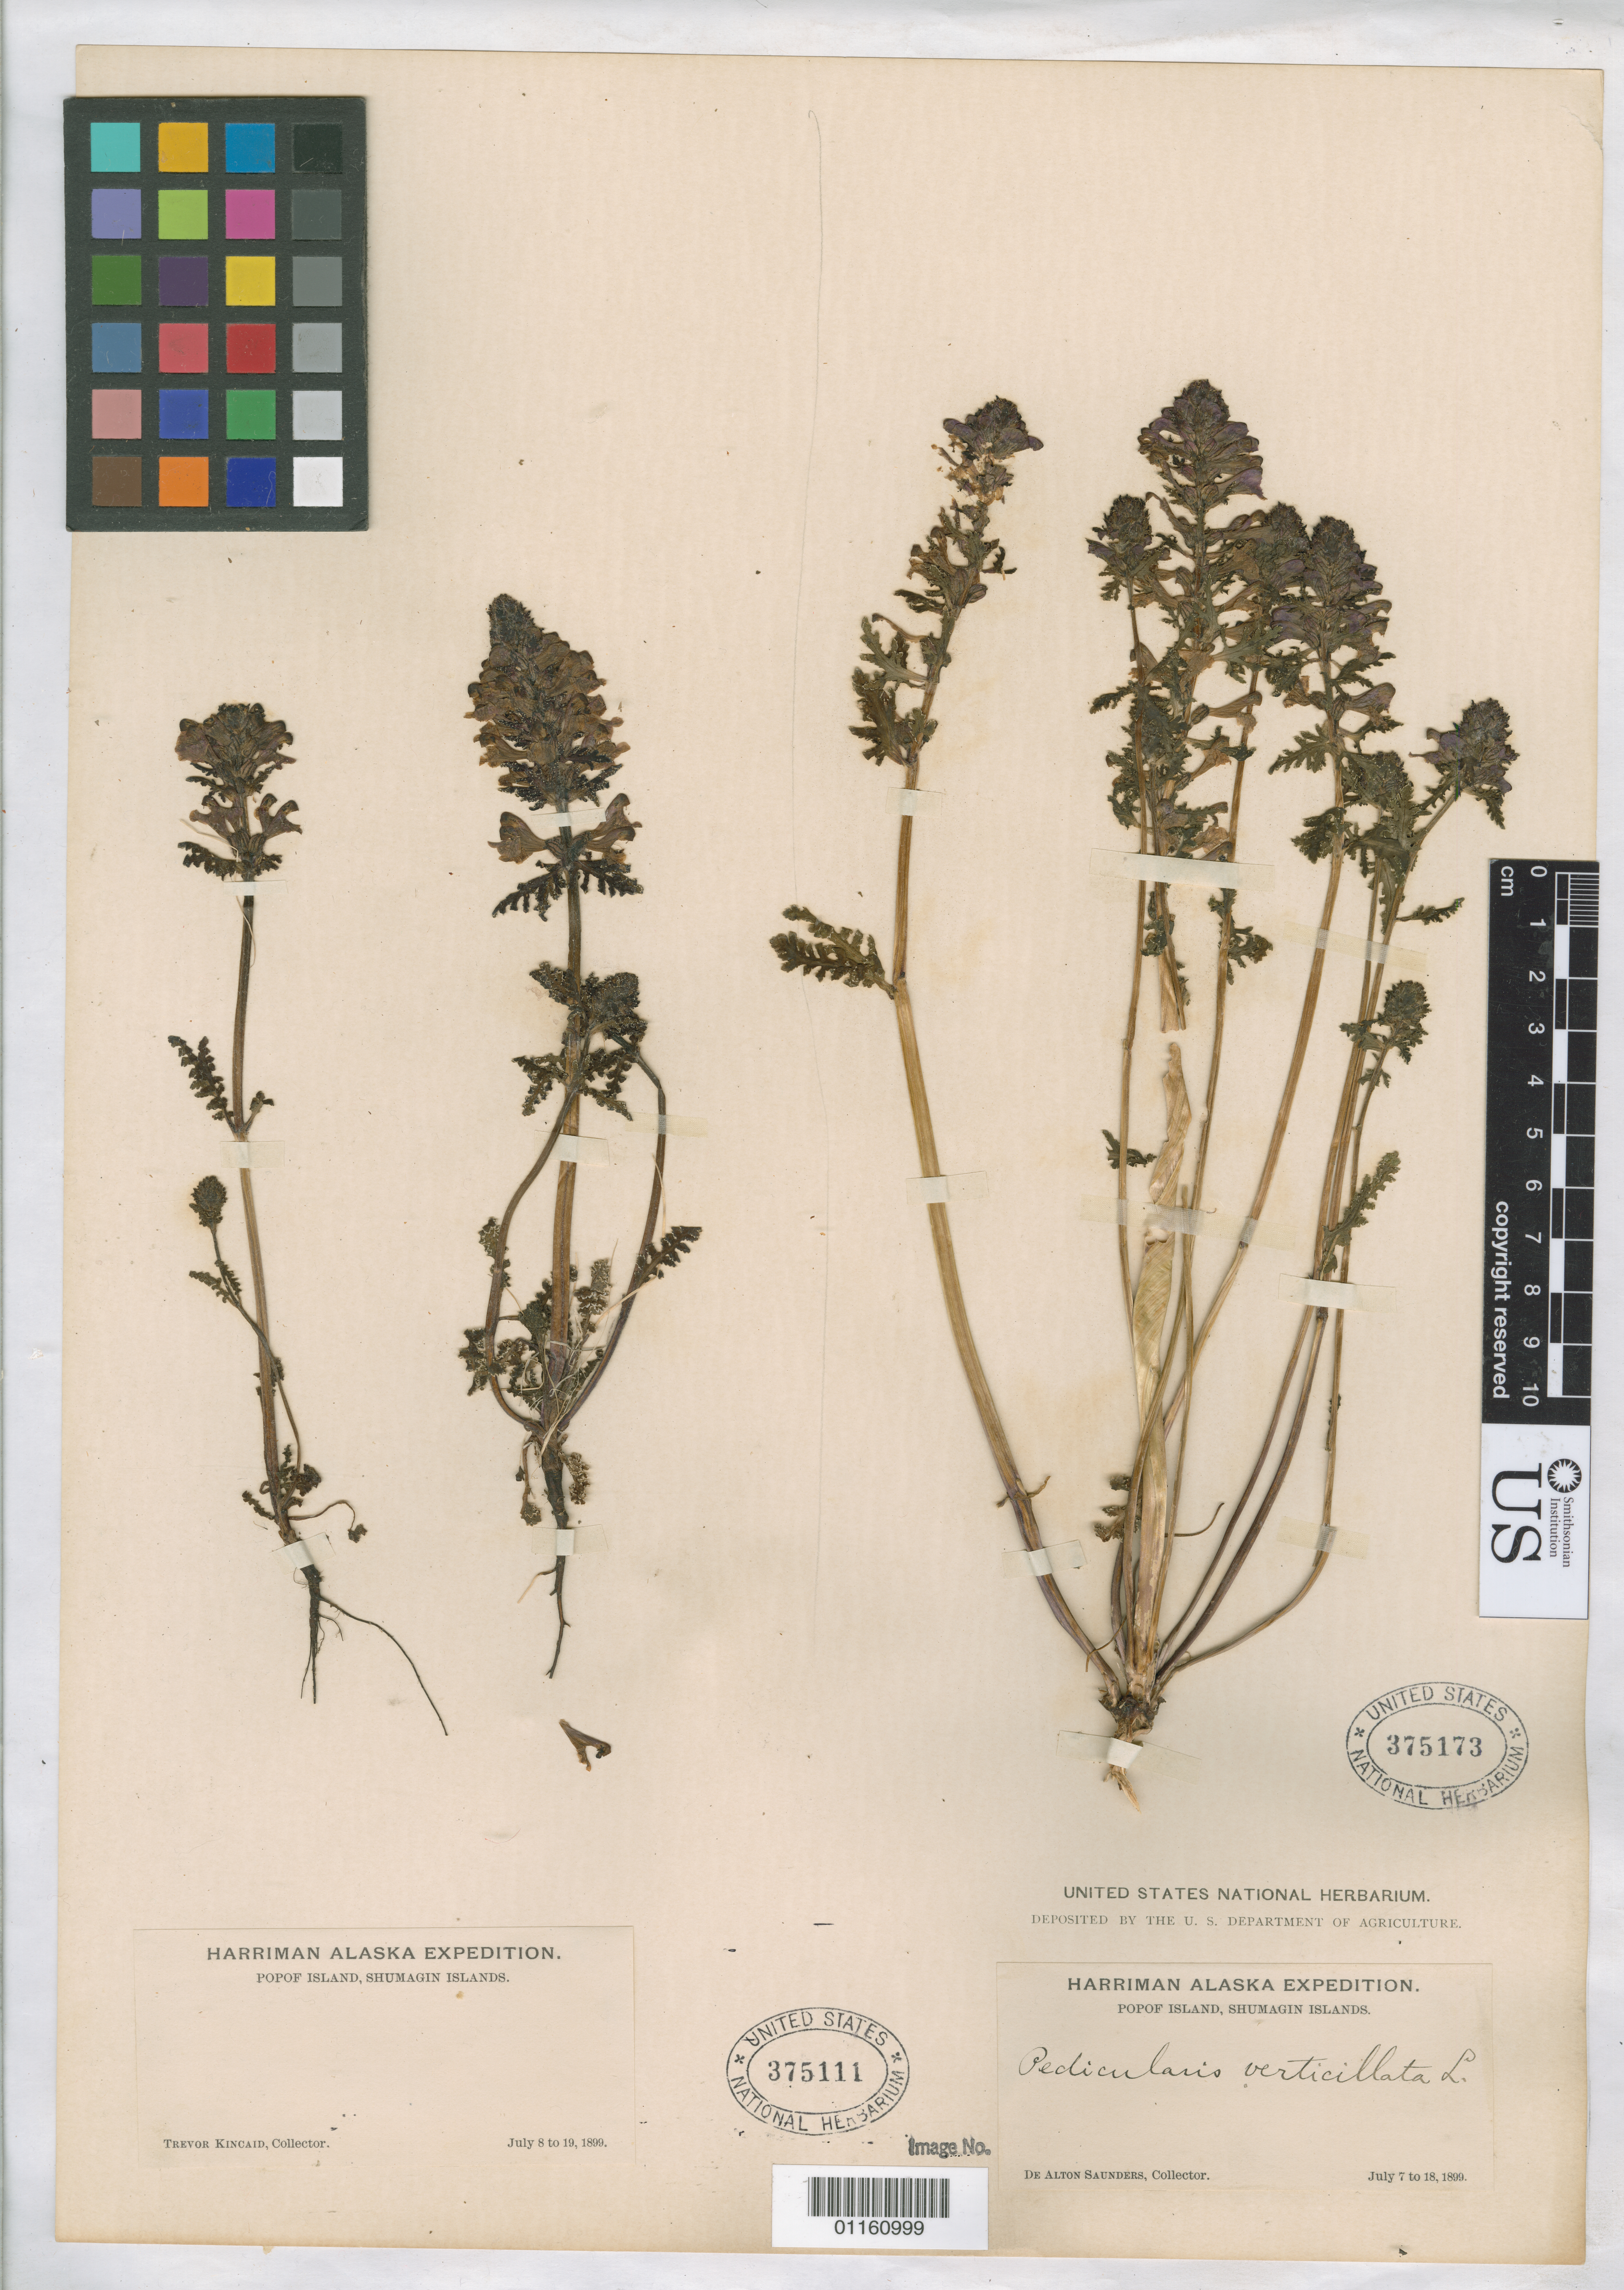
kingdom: Plantae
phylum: Tracheophyta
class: Magnoliopsida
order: Lamiales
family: Orobanchaceae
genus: Pedicularis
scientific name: Pedicularis verticillata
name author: L.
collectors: T. C. Kincaid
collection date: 1899-07-08/1899-07-19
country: United States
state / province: Alaska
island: Popof Island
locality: Popof Island, Shumagin Islands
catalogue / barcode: US 375111-2